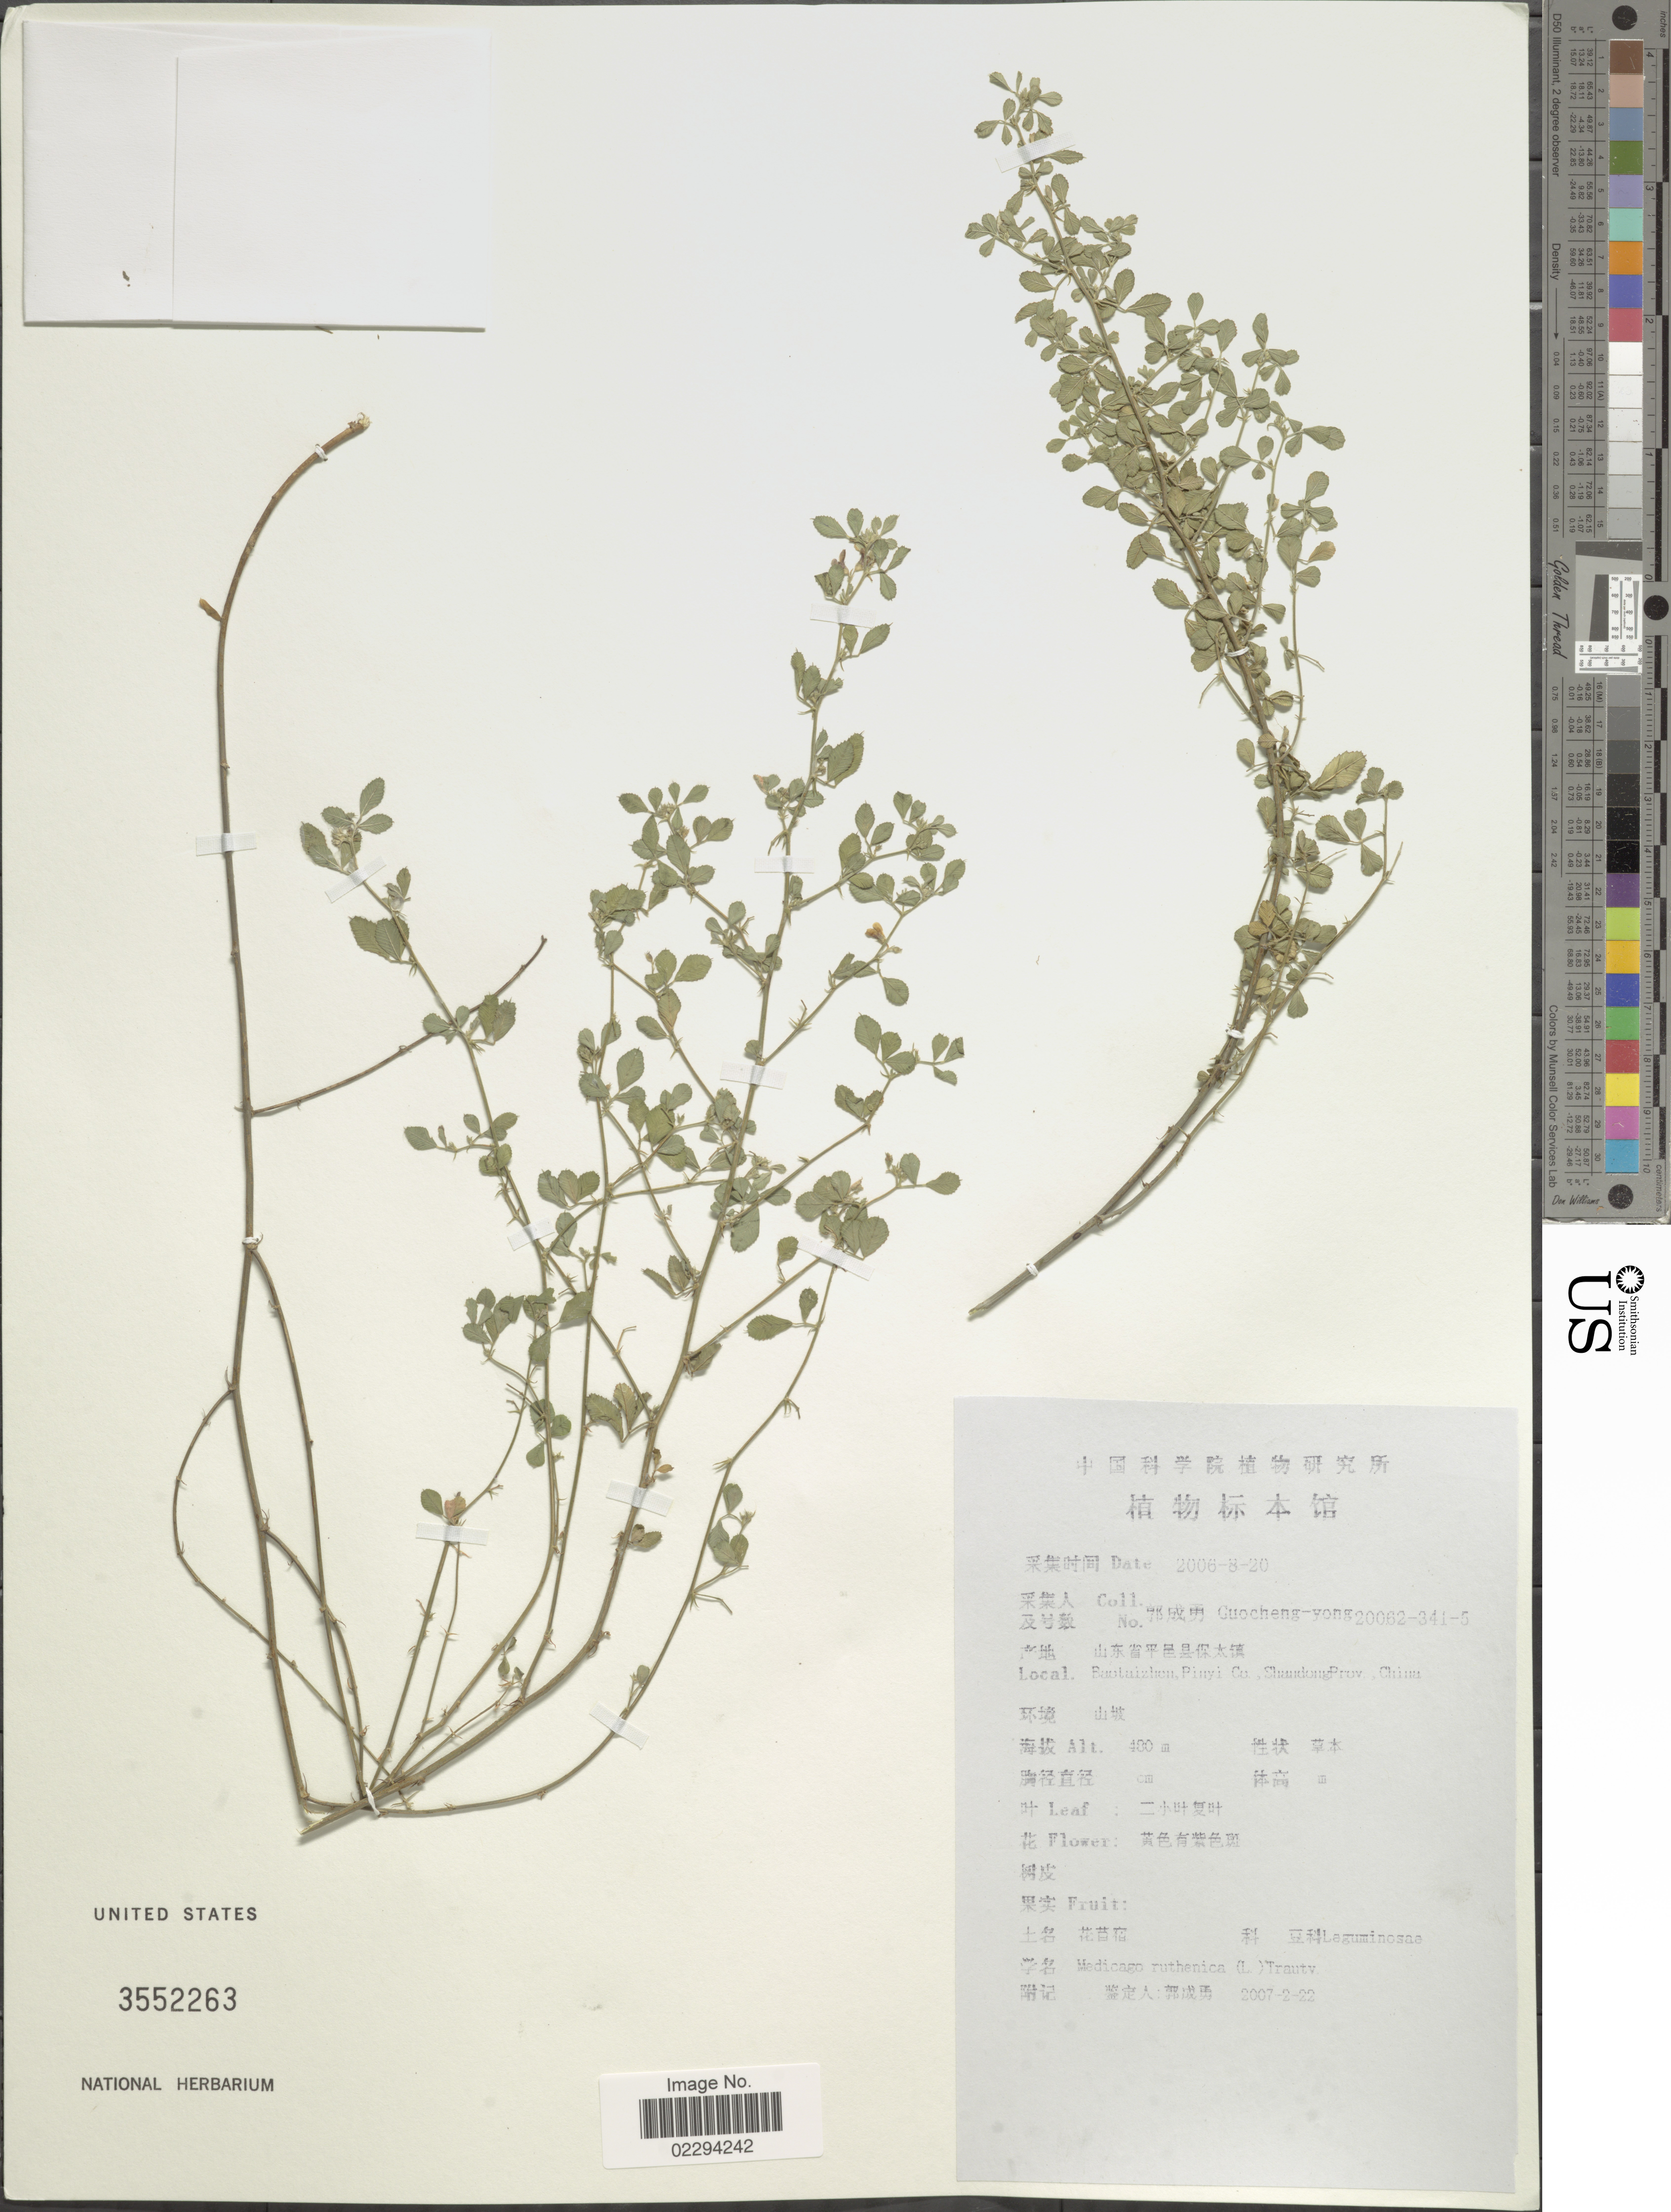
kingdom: Plantae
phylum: Tracheophyta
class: Magnoliopsida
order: Fabales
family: Fabaceae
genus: Medicago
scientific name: Medicago ruthenica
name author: (L.) Trautv.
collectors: Guo cheng-yong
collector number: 20062-341-5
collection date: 2006-08-20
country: China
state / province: Shandong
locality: Baotaizhon, Pinyi Co. [interpreted]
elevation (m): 480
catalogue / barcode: US 3552263